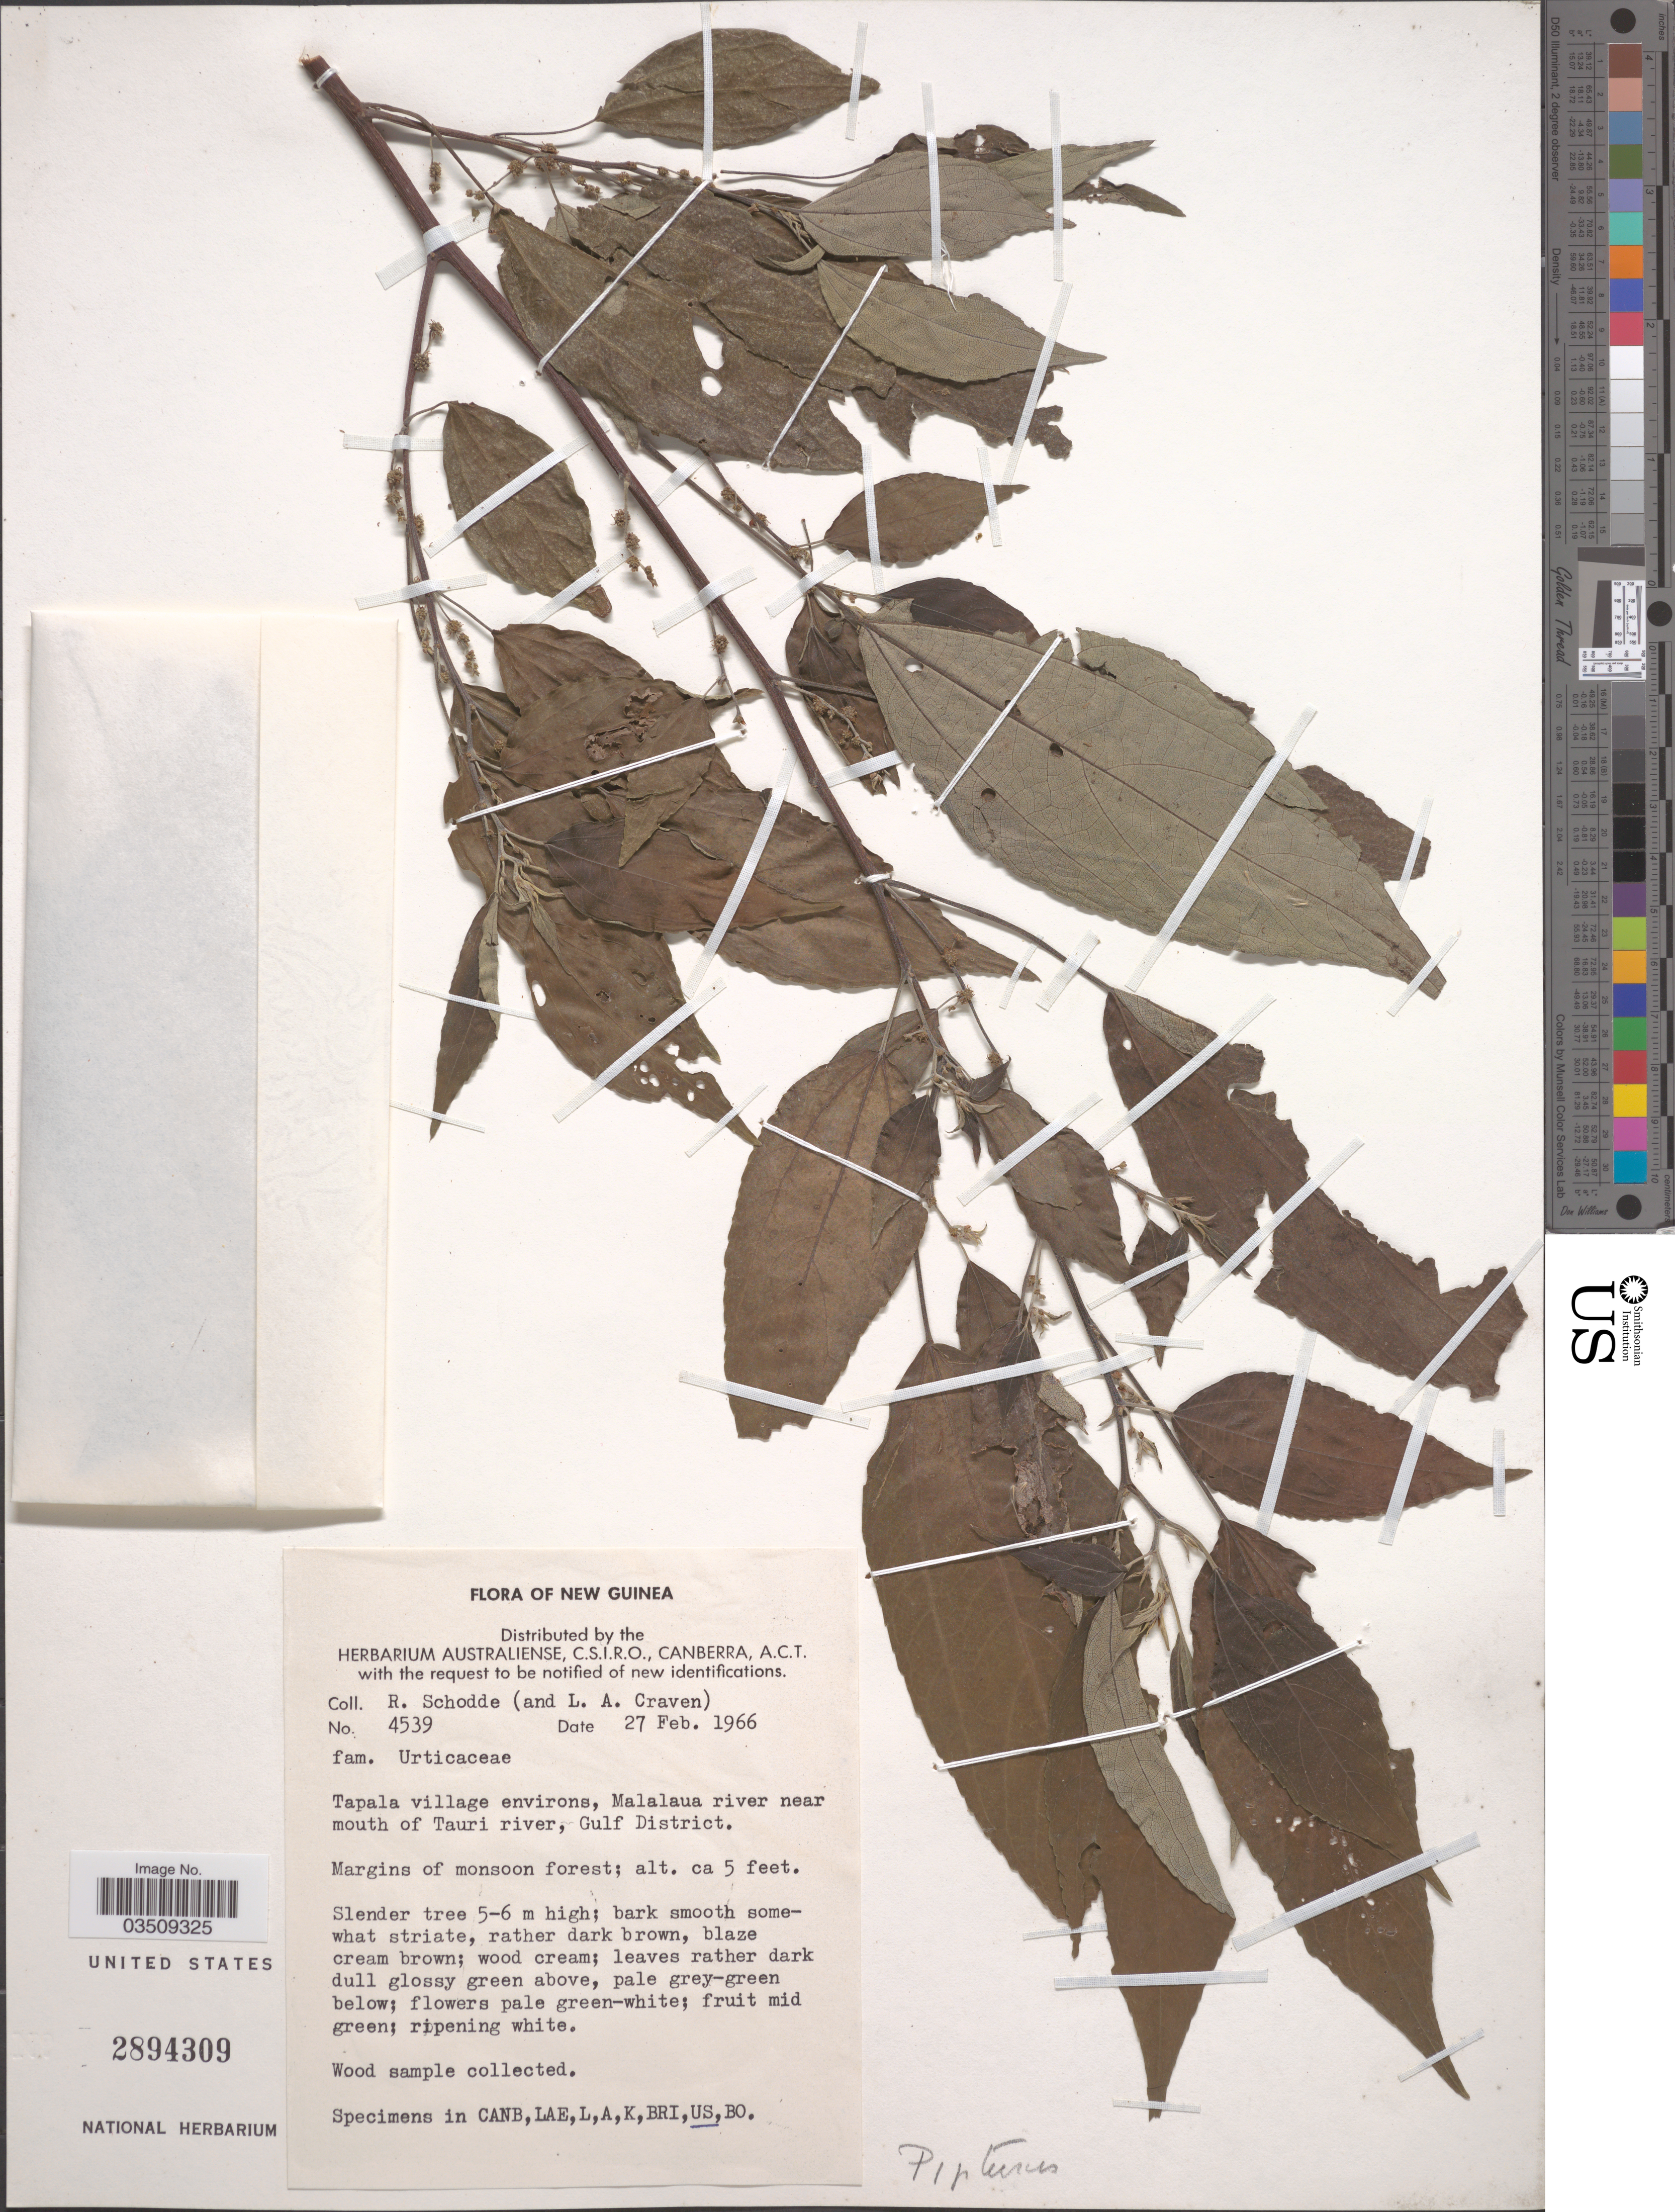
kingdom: Plantae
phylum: Tracheophyta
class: Magnoliopsida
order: Rosales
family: Urticaceae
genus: Pipturus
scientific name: Pipturus sp.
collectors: R. Schodde & L. A. Craven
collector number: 4539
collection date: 1966-02-27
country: Papua New Guinea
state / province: Gulf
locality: New Guinea. Tapala village environs, Malalaua river near mouth of Tauri river, Gulf District.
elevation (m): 2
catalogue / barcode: US 2894309